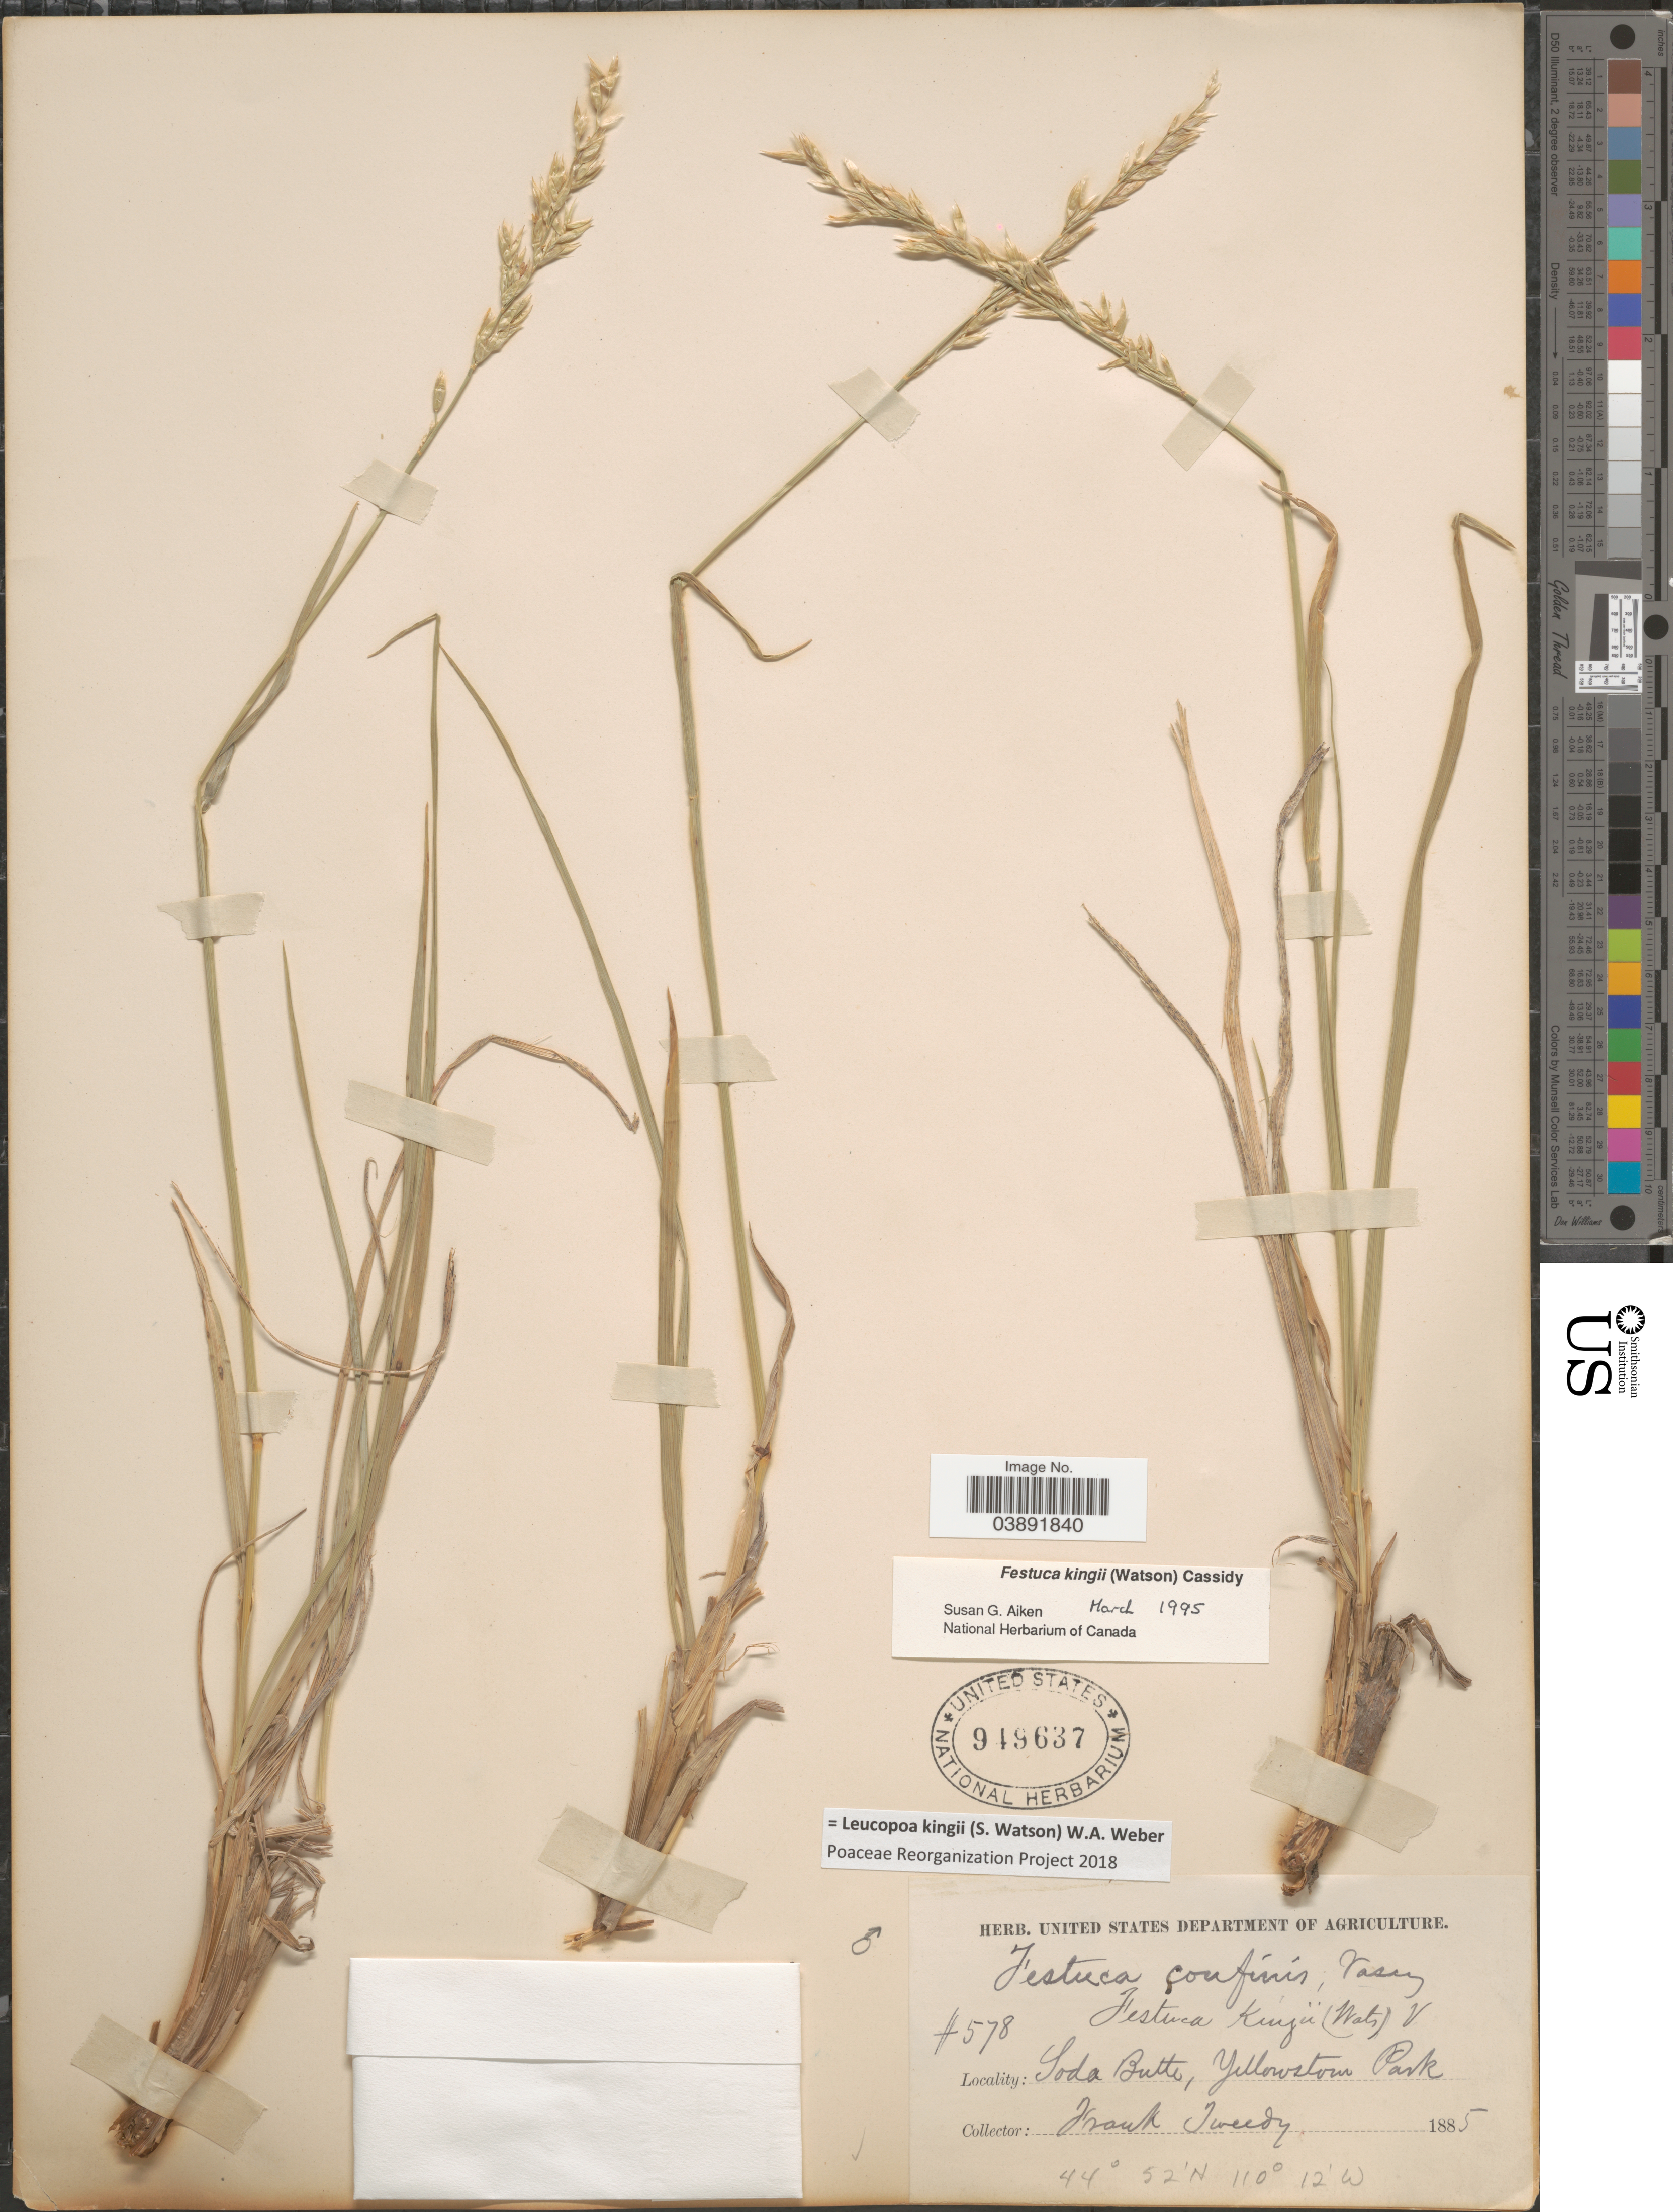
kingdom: Plantae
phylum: Tracheophyta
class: Liliopsida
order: Poales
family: Poaceae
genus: Hesperochloa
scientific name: Hesperochloa kingii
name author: (S. Watson) Rydb.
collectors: F. Tweedy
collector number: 578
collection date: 1885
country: United States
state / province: Wyoming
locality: Soda Butte, Yellowstone Park.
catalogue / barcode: US 949637